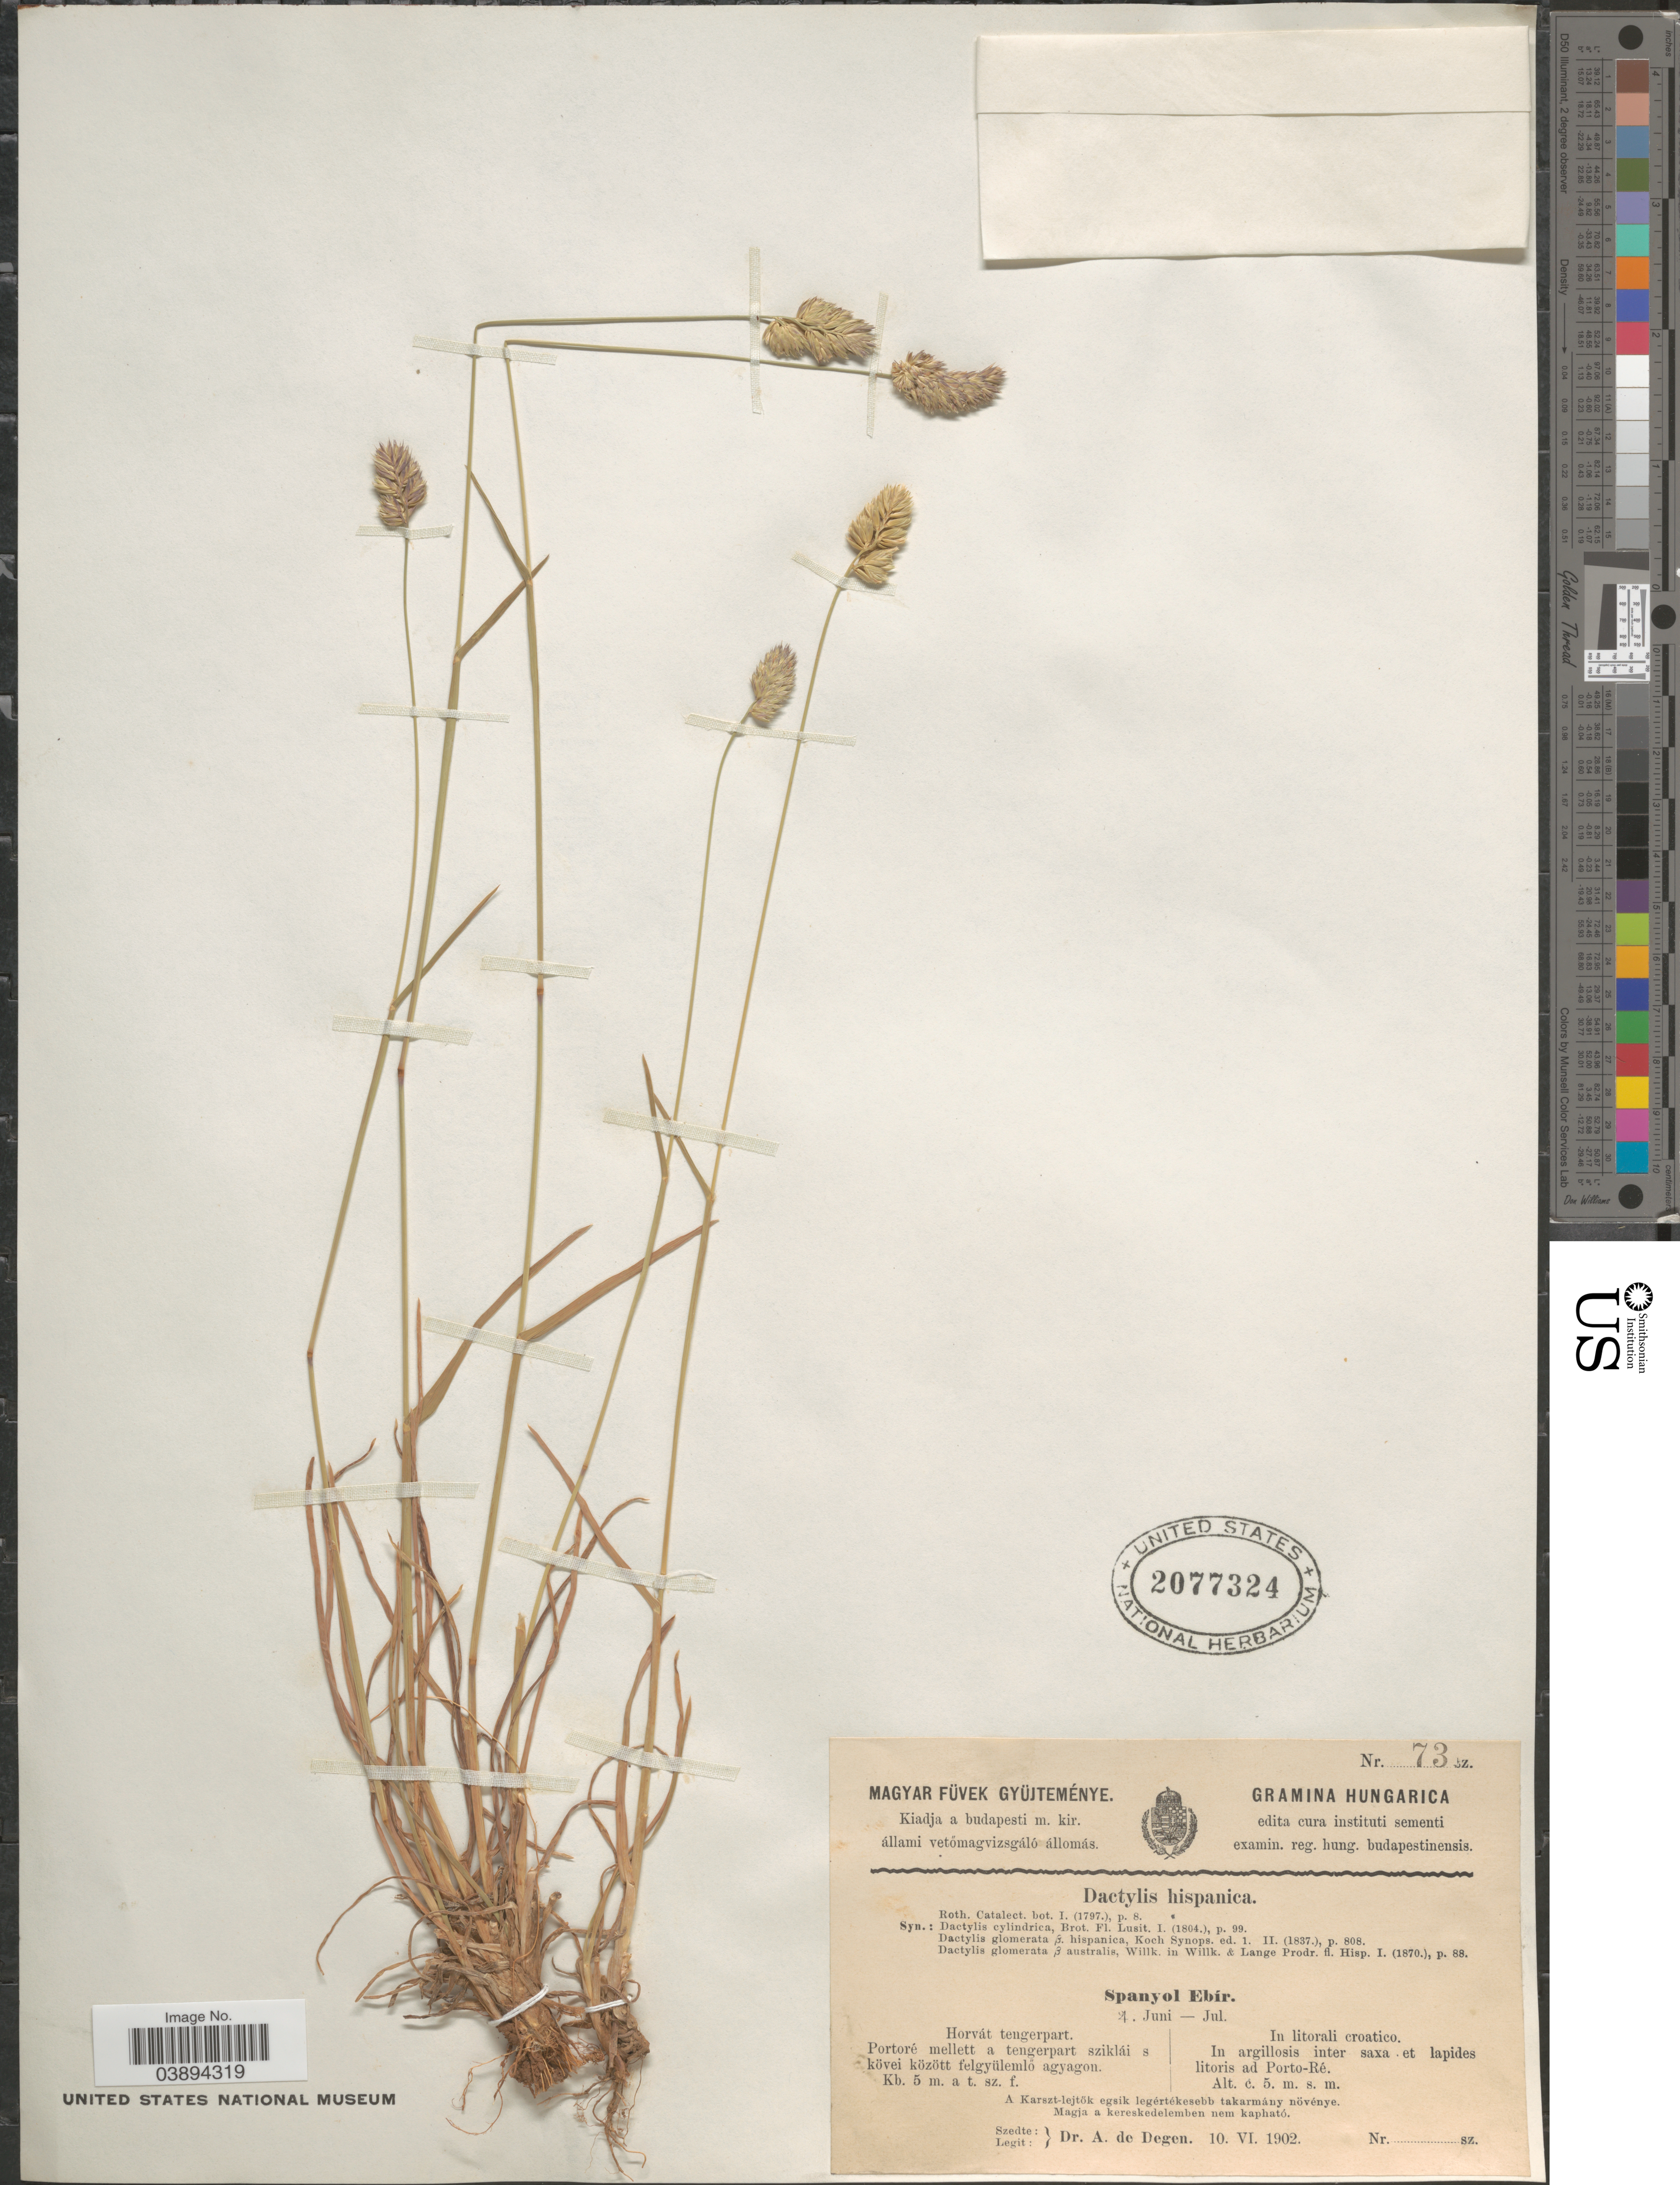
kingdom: Plantae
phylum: Tracheophyta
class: Liliopsida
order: Poales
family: Poaceae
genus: Dactylis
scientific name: Dactylis glomerata subsp. hispanica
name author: (Roth) Nyman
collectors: A. Degen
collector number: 73?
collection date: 1902-06-10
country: Croatia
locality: In litorali croatico. In argillosis inter saxa et lapides litoris ad Porto-Ré.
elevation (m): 5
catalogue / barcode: US 2077324